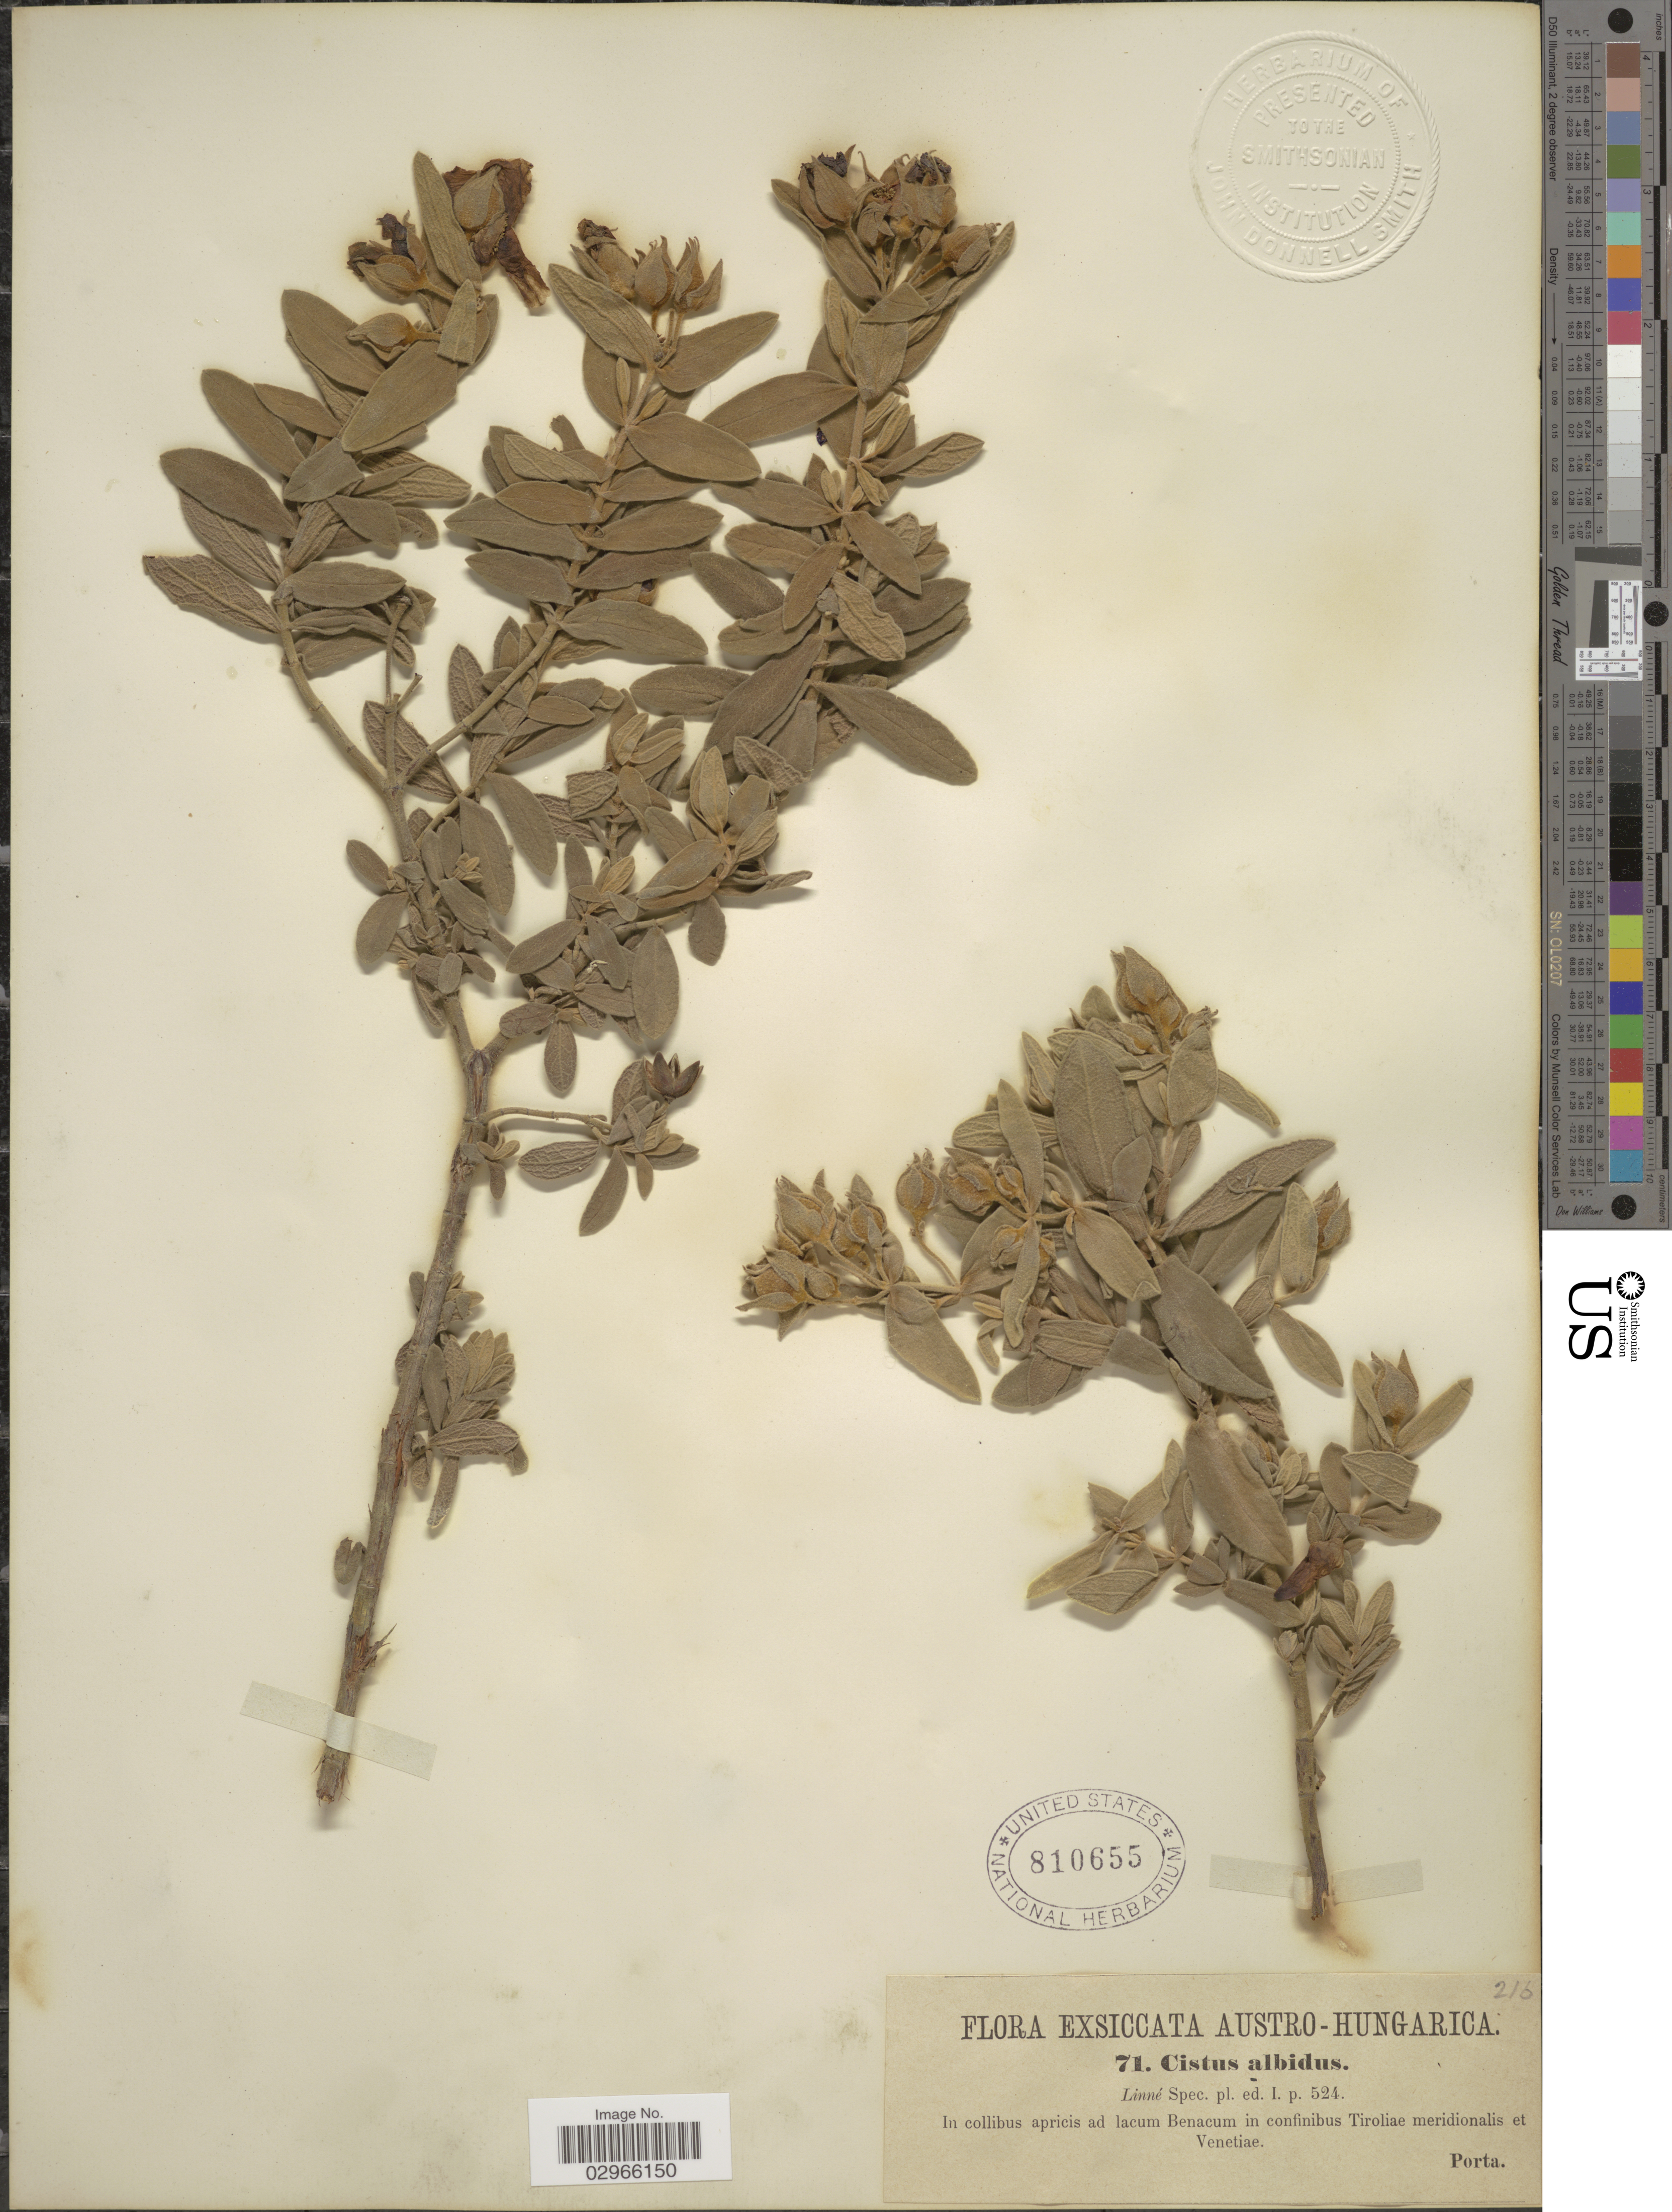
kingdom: Plantae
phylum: Tracheophyta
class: Magnoliopsida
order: Malvales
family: Cistaceae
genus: Cistus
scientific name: Cistus albidus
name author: L.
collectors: Linne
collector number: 71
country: Italy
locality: Austro Hungarica. In collibus apricis ad lacum Benacum in confinibus Tiroliae meridionalis et Venetiae.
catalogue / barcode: US 810655